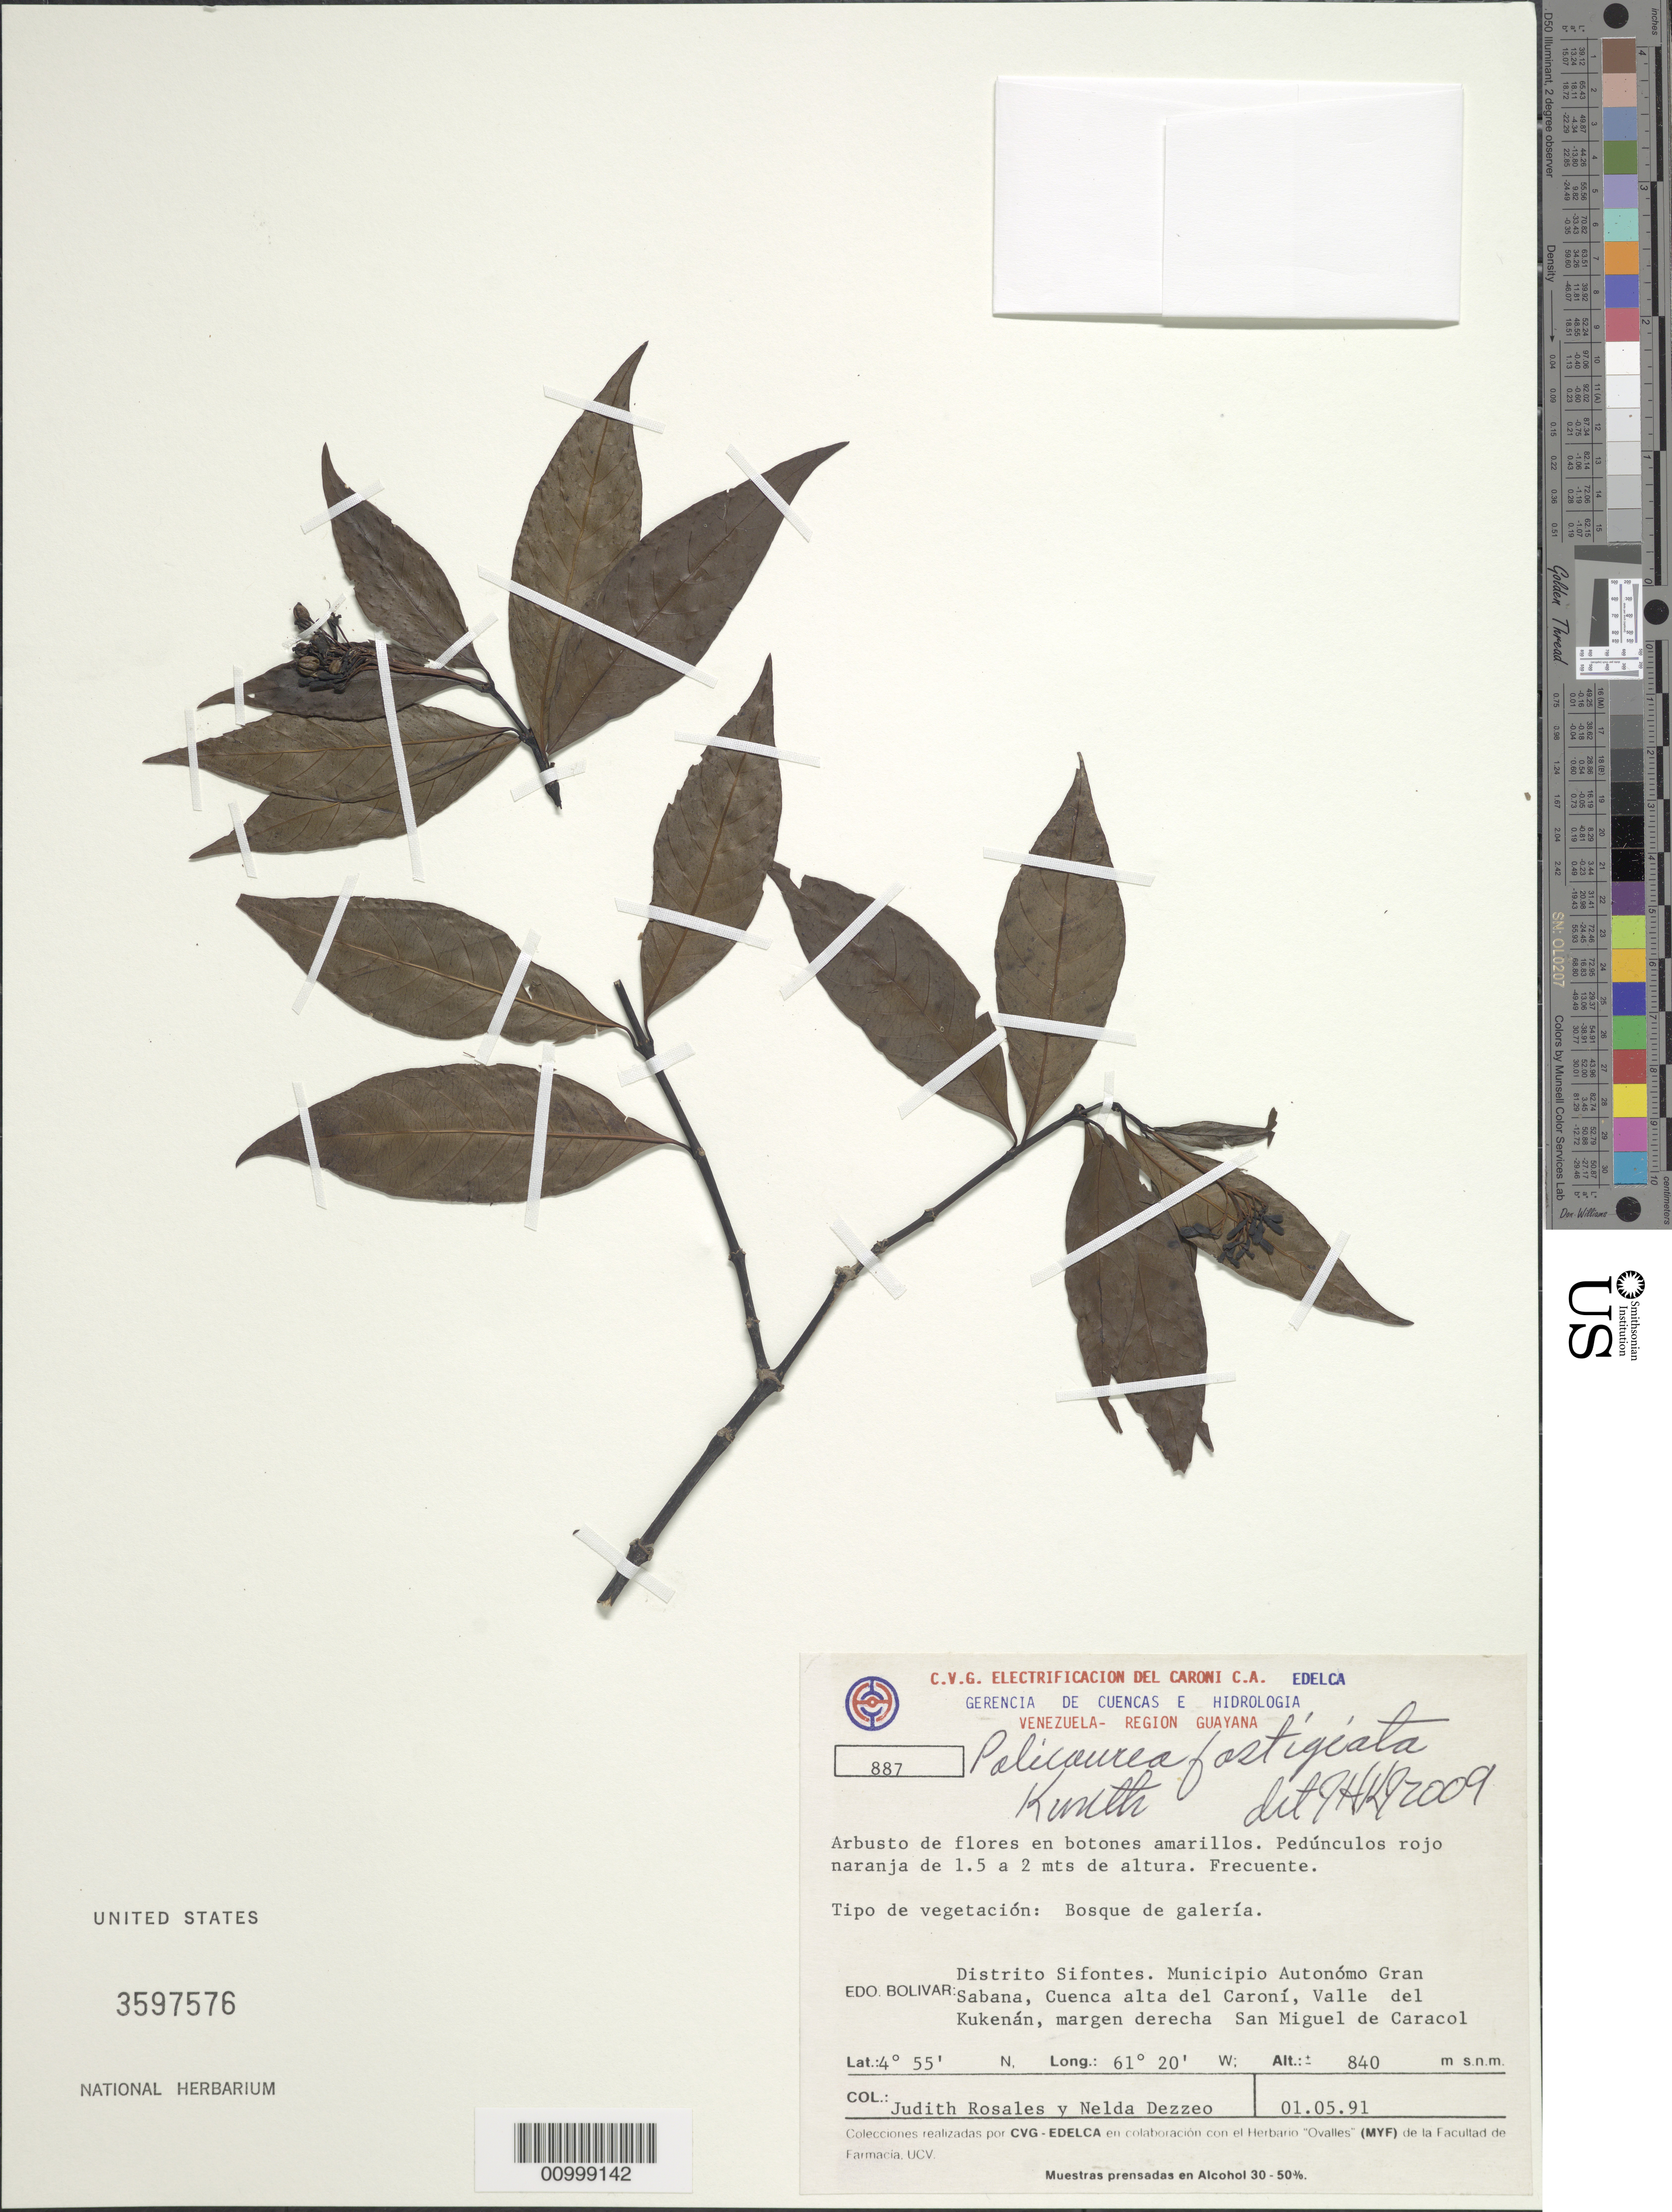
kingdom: Plantae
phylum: Tracheophyta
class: Magnoliopsida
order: Gentianales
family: Rubiaceae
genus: Palicourea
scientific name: Palicourea fastigiata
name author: Kunth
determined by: Kirkbride, J. H.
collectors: J. Rosales & N. Dezzeo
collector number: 887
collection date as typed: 1-May-89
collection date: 1989-05-01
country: Venezuela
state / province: Bolívar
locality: Distrito Sifontes. Municipio Autonomo Gran Sabana, Cuenca alta del Caroni, Valle del Kukenan, margen derecha. San Miguel de Caracol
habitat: Bosque de galeria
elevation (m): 840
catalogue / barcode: US 3597576